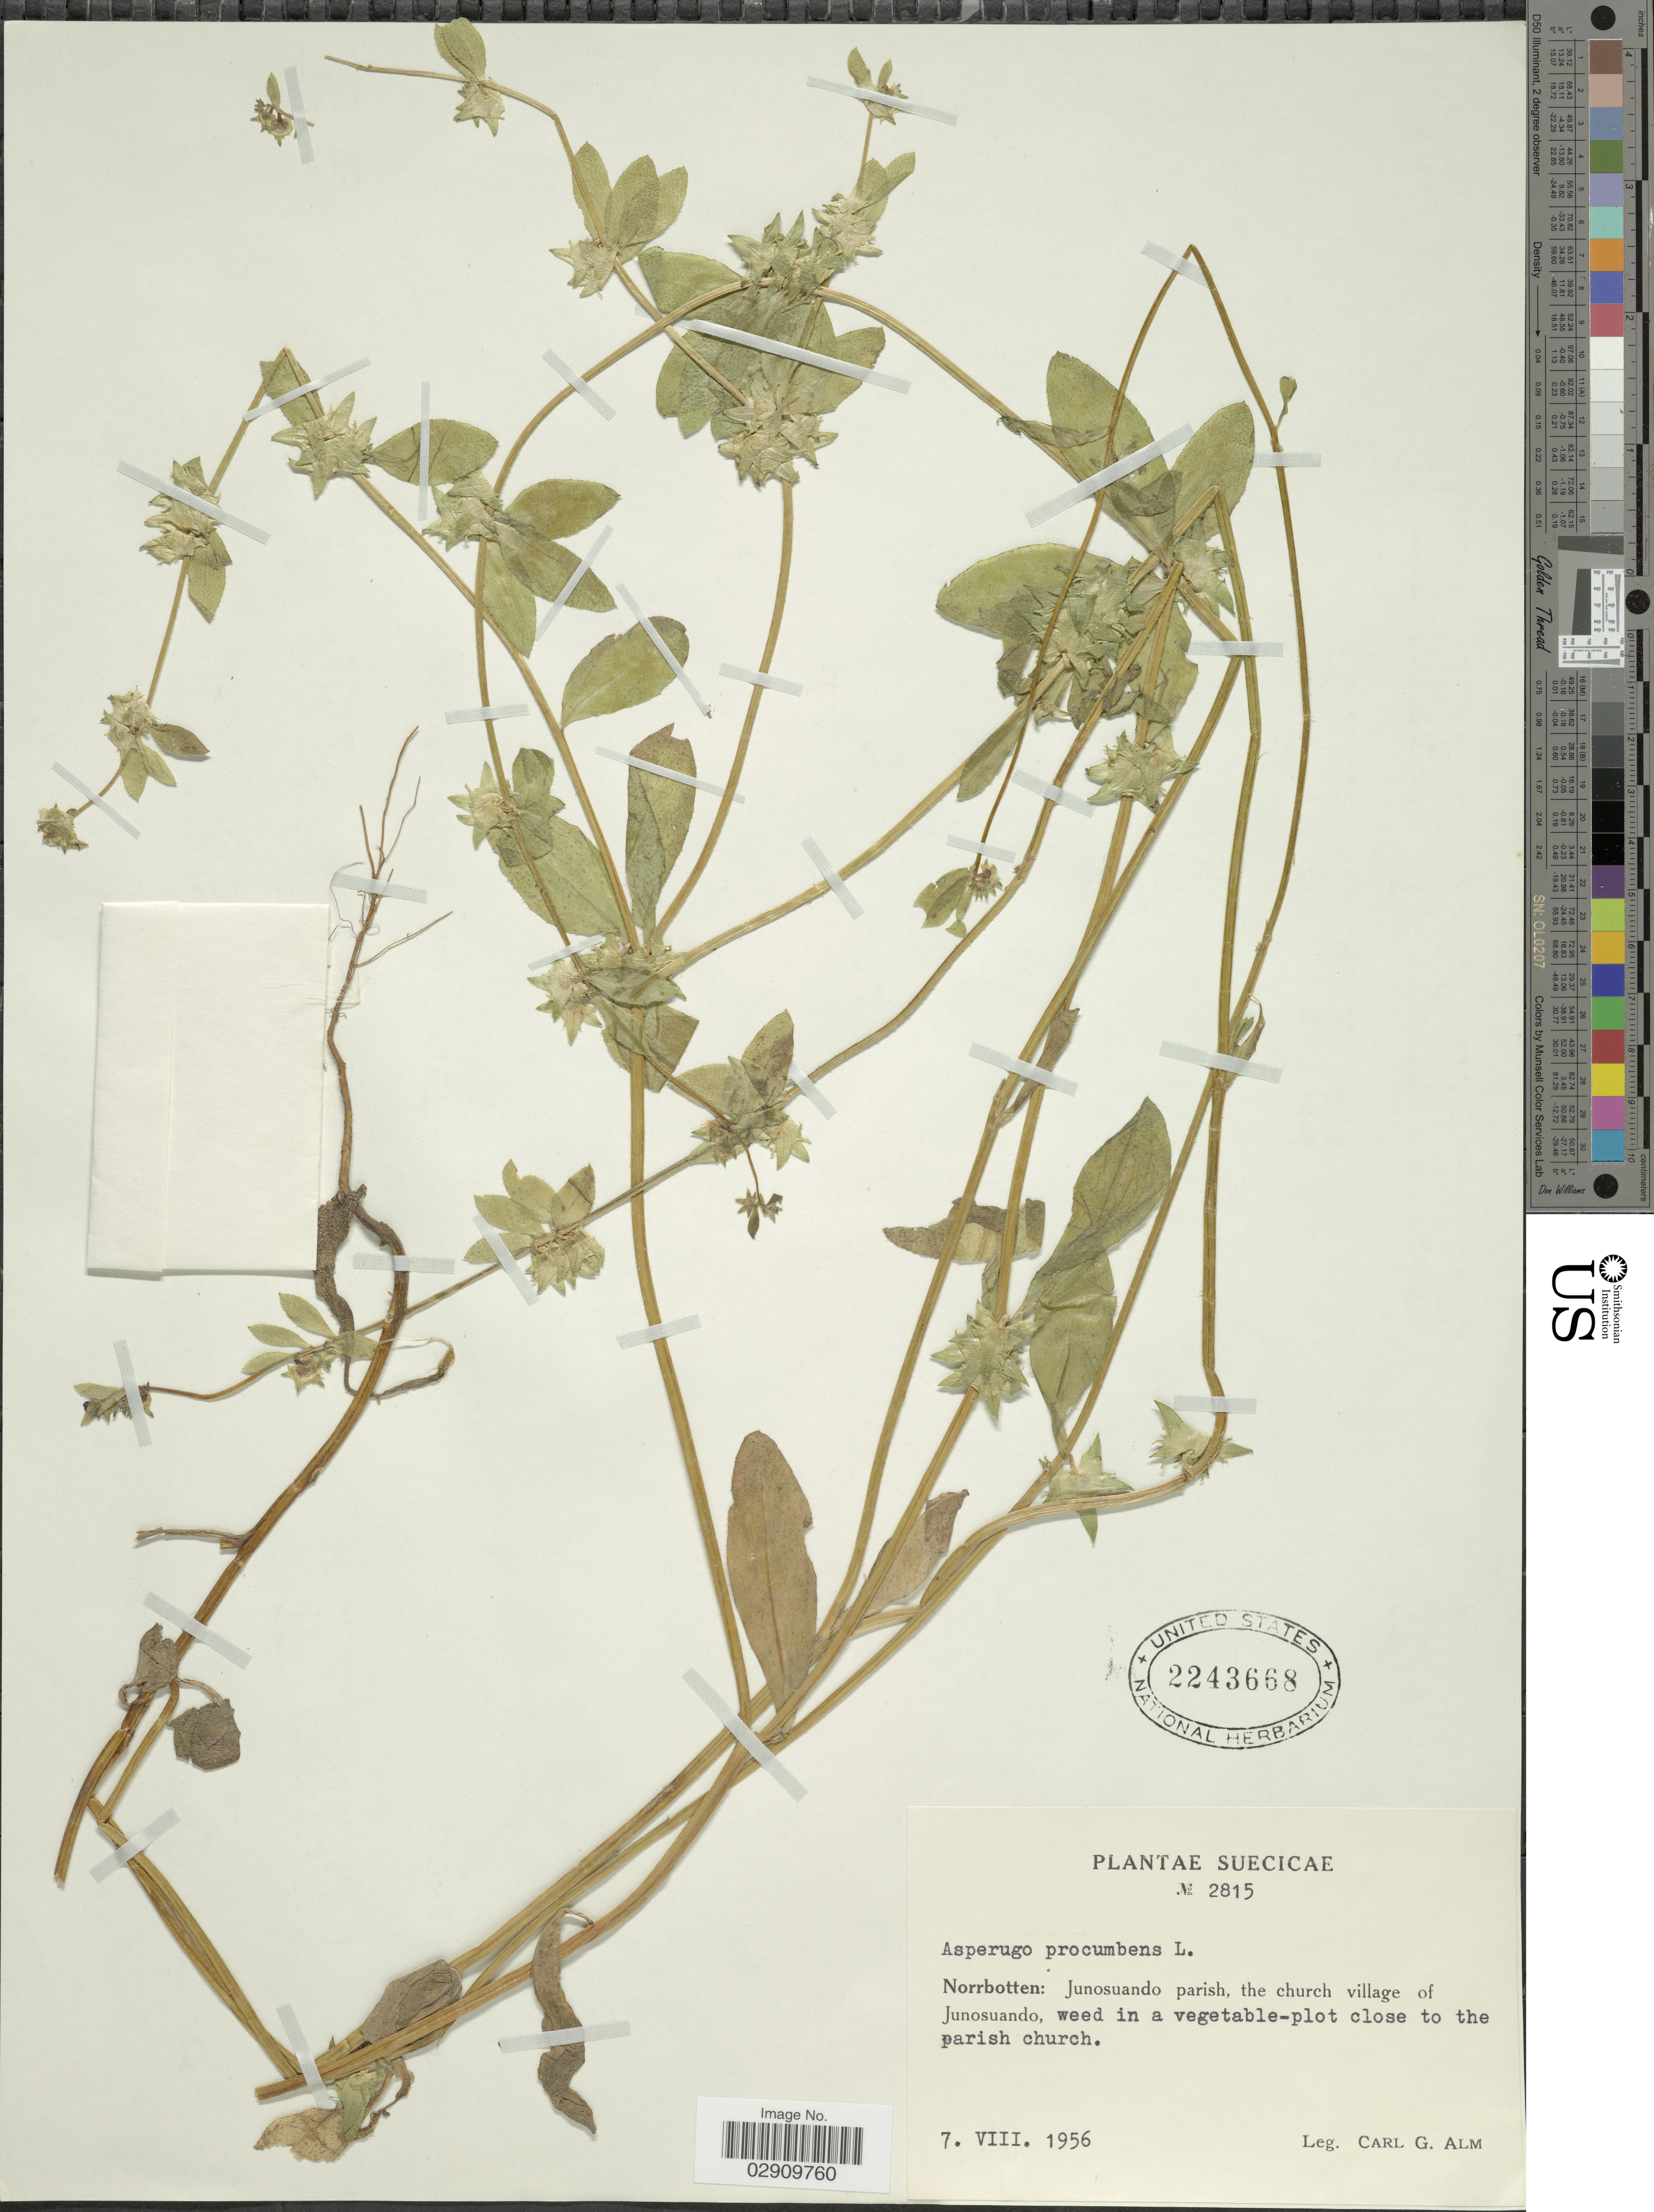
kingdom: Plantae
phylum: Tracheophyta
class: Magnoliopsida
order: Boraginales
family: Boraginaceae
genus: Asperugo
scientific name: Asperugo procumbens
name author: L.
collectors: C. G. Alm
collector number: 2815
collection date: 1956-08-07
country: Sweden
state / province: Norrbotten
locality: Suecicae, Norrbotten, Junosuando parish, the church village of the Junosuando, weed in vegetable-plot close to the parish church.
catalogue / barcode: US 2243668